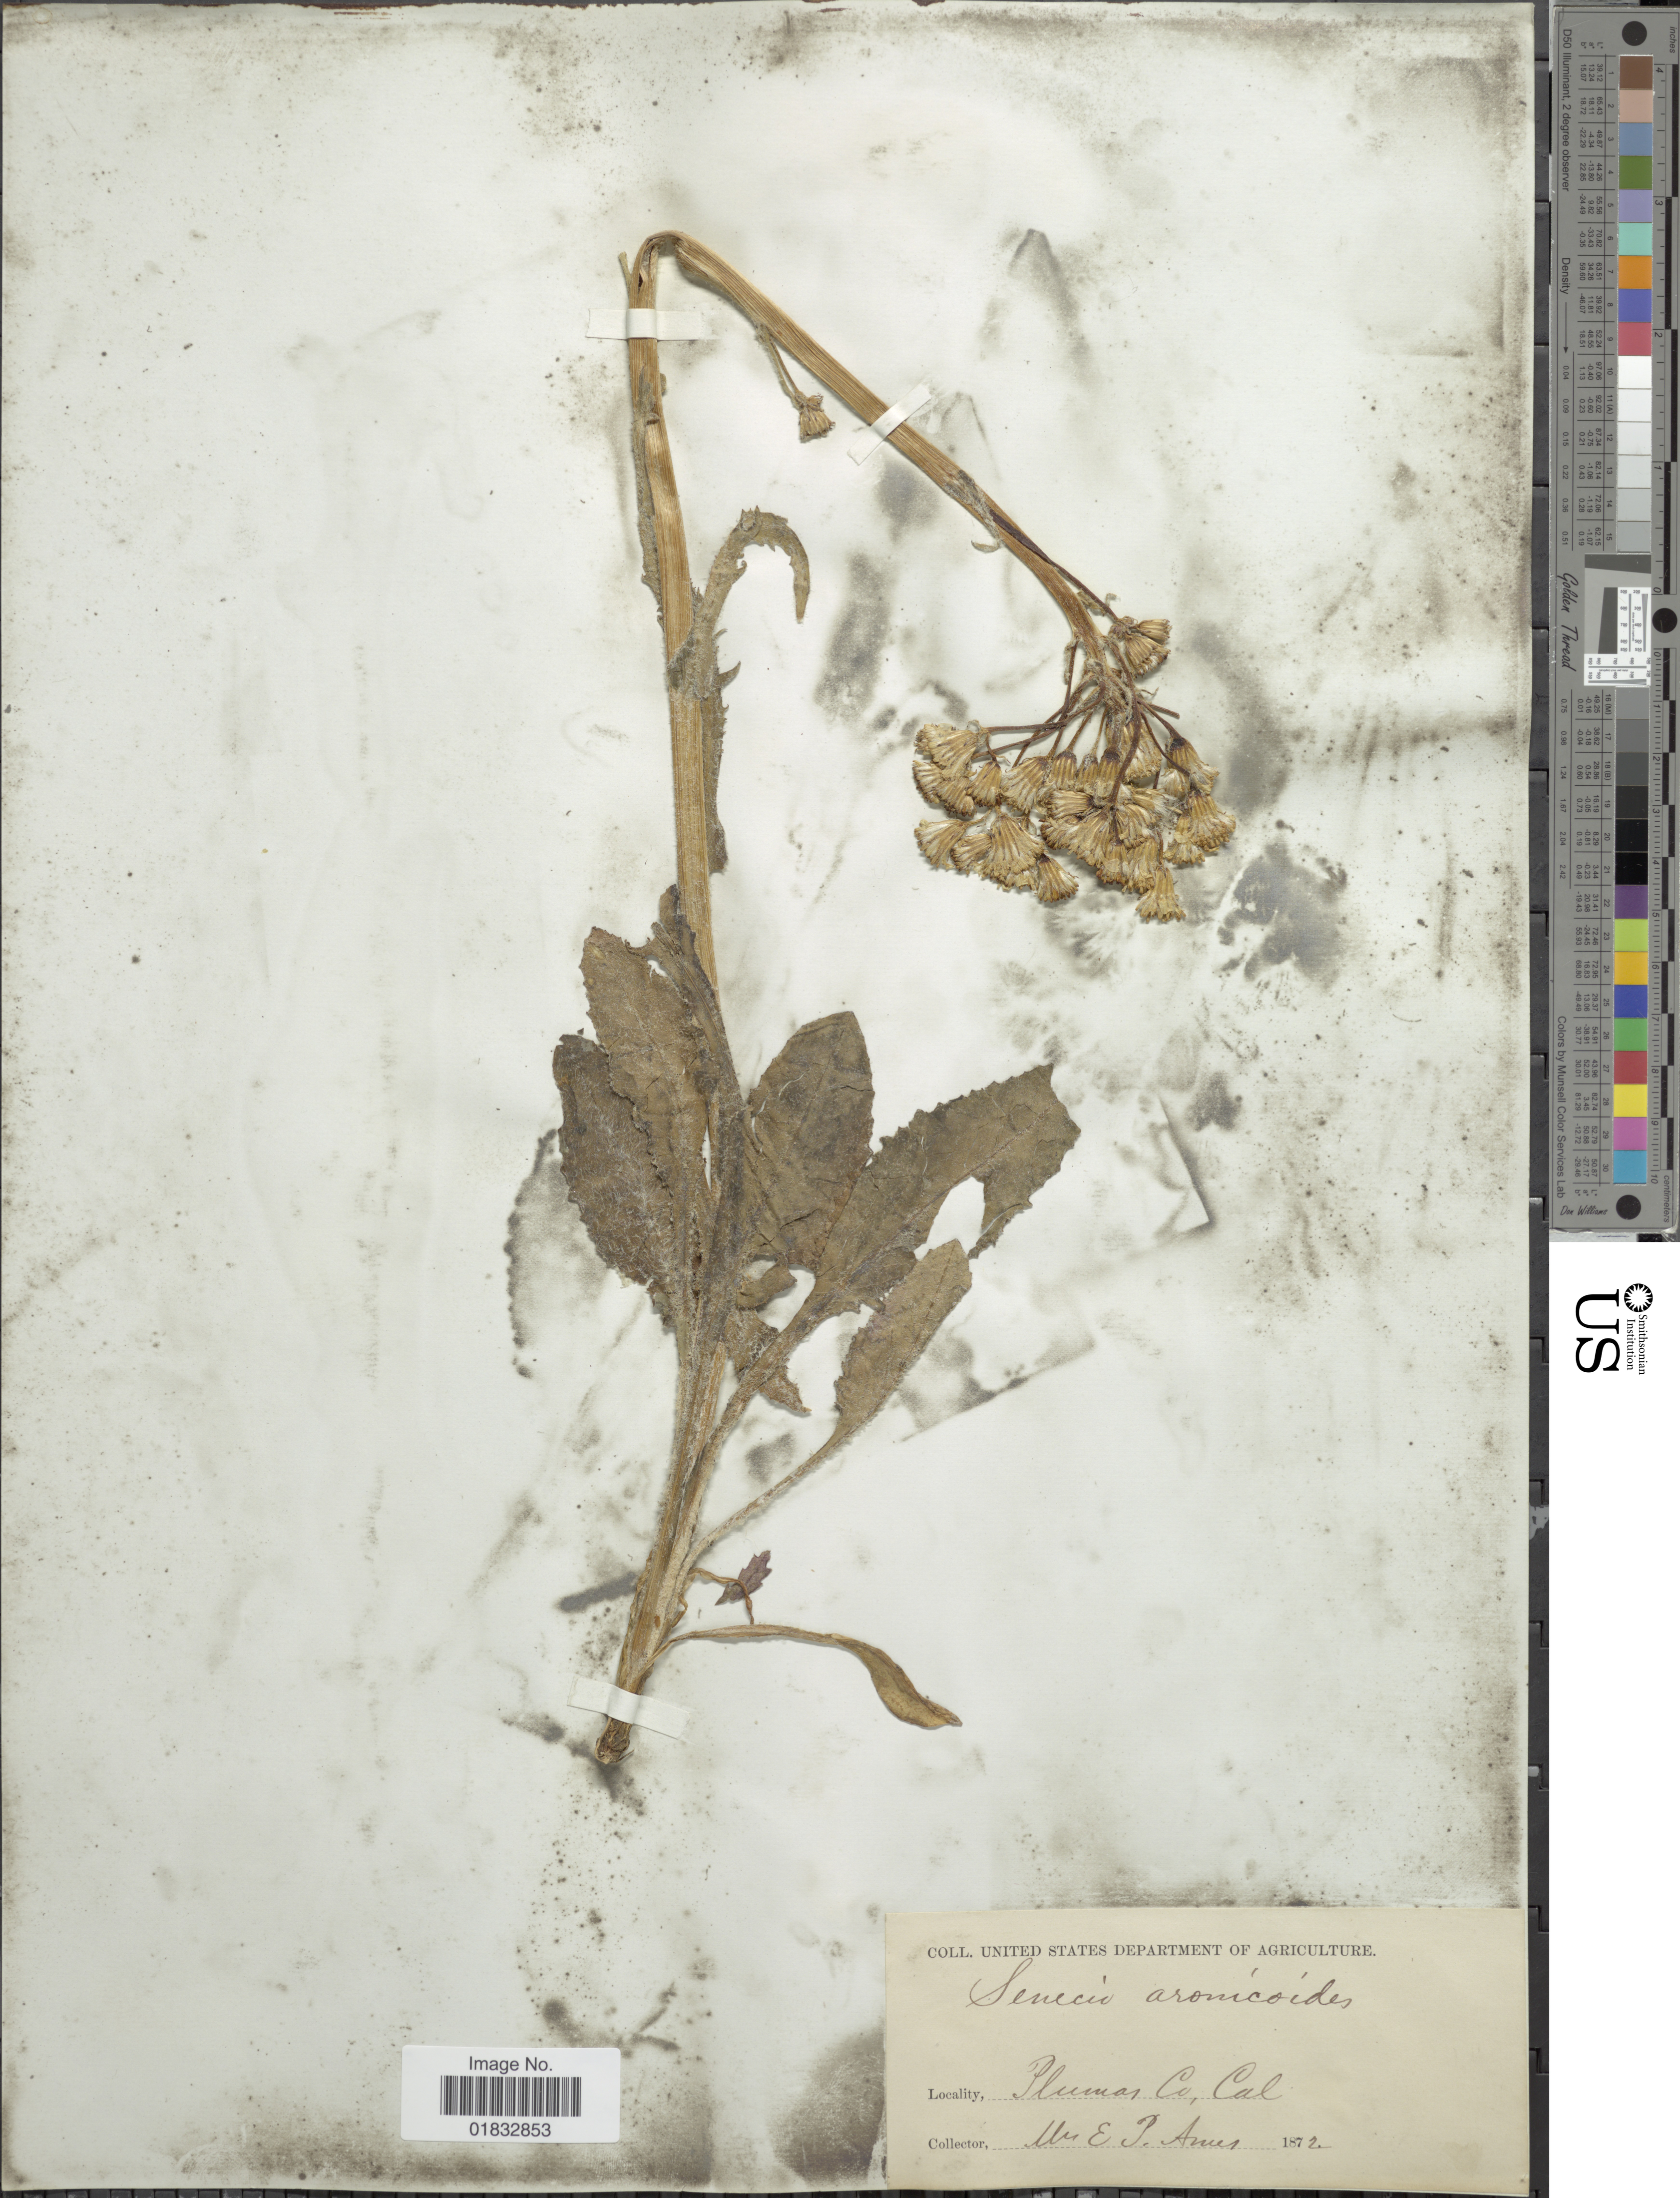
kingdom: Plantae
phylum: Tracheophyta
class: Magnoliopsida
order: Asterales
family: Asteraceae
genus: Senecio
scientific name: Senecio aronicoides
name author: DC.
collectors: E. P. James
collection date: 1872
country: United States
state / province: California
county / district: Plumas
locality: Plumas Co